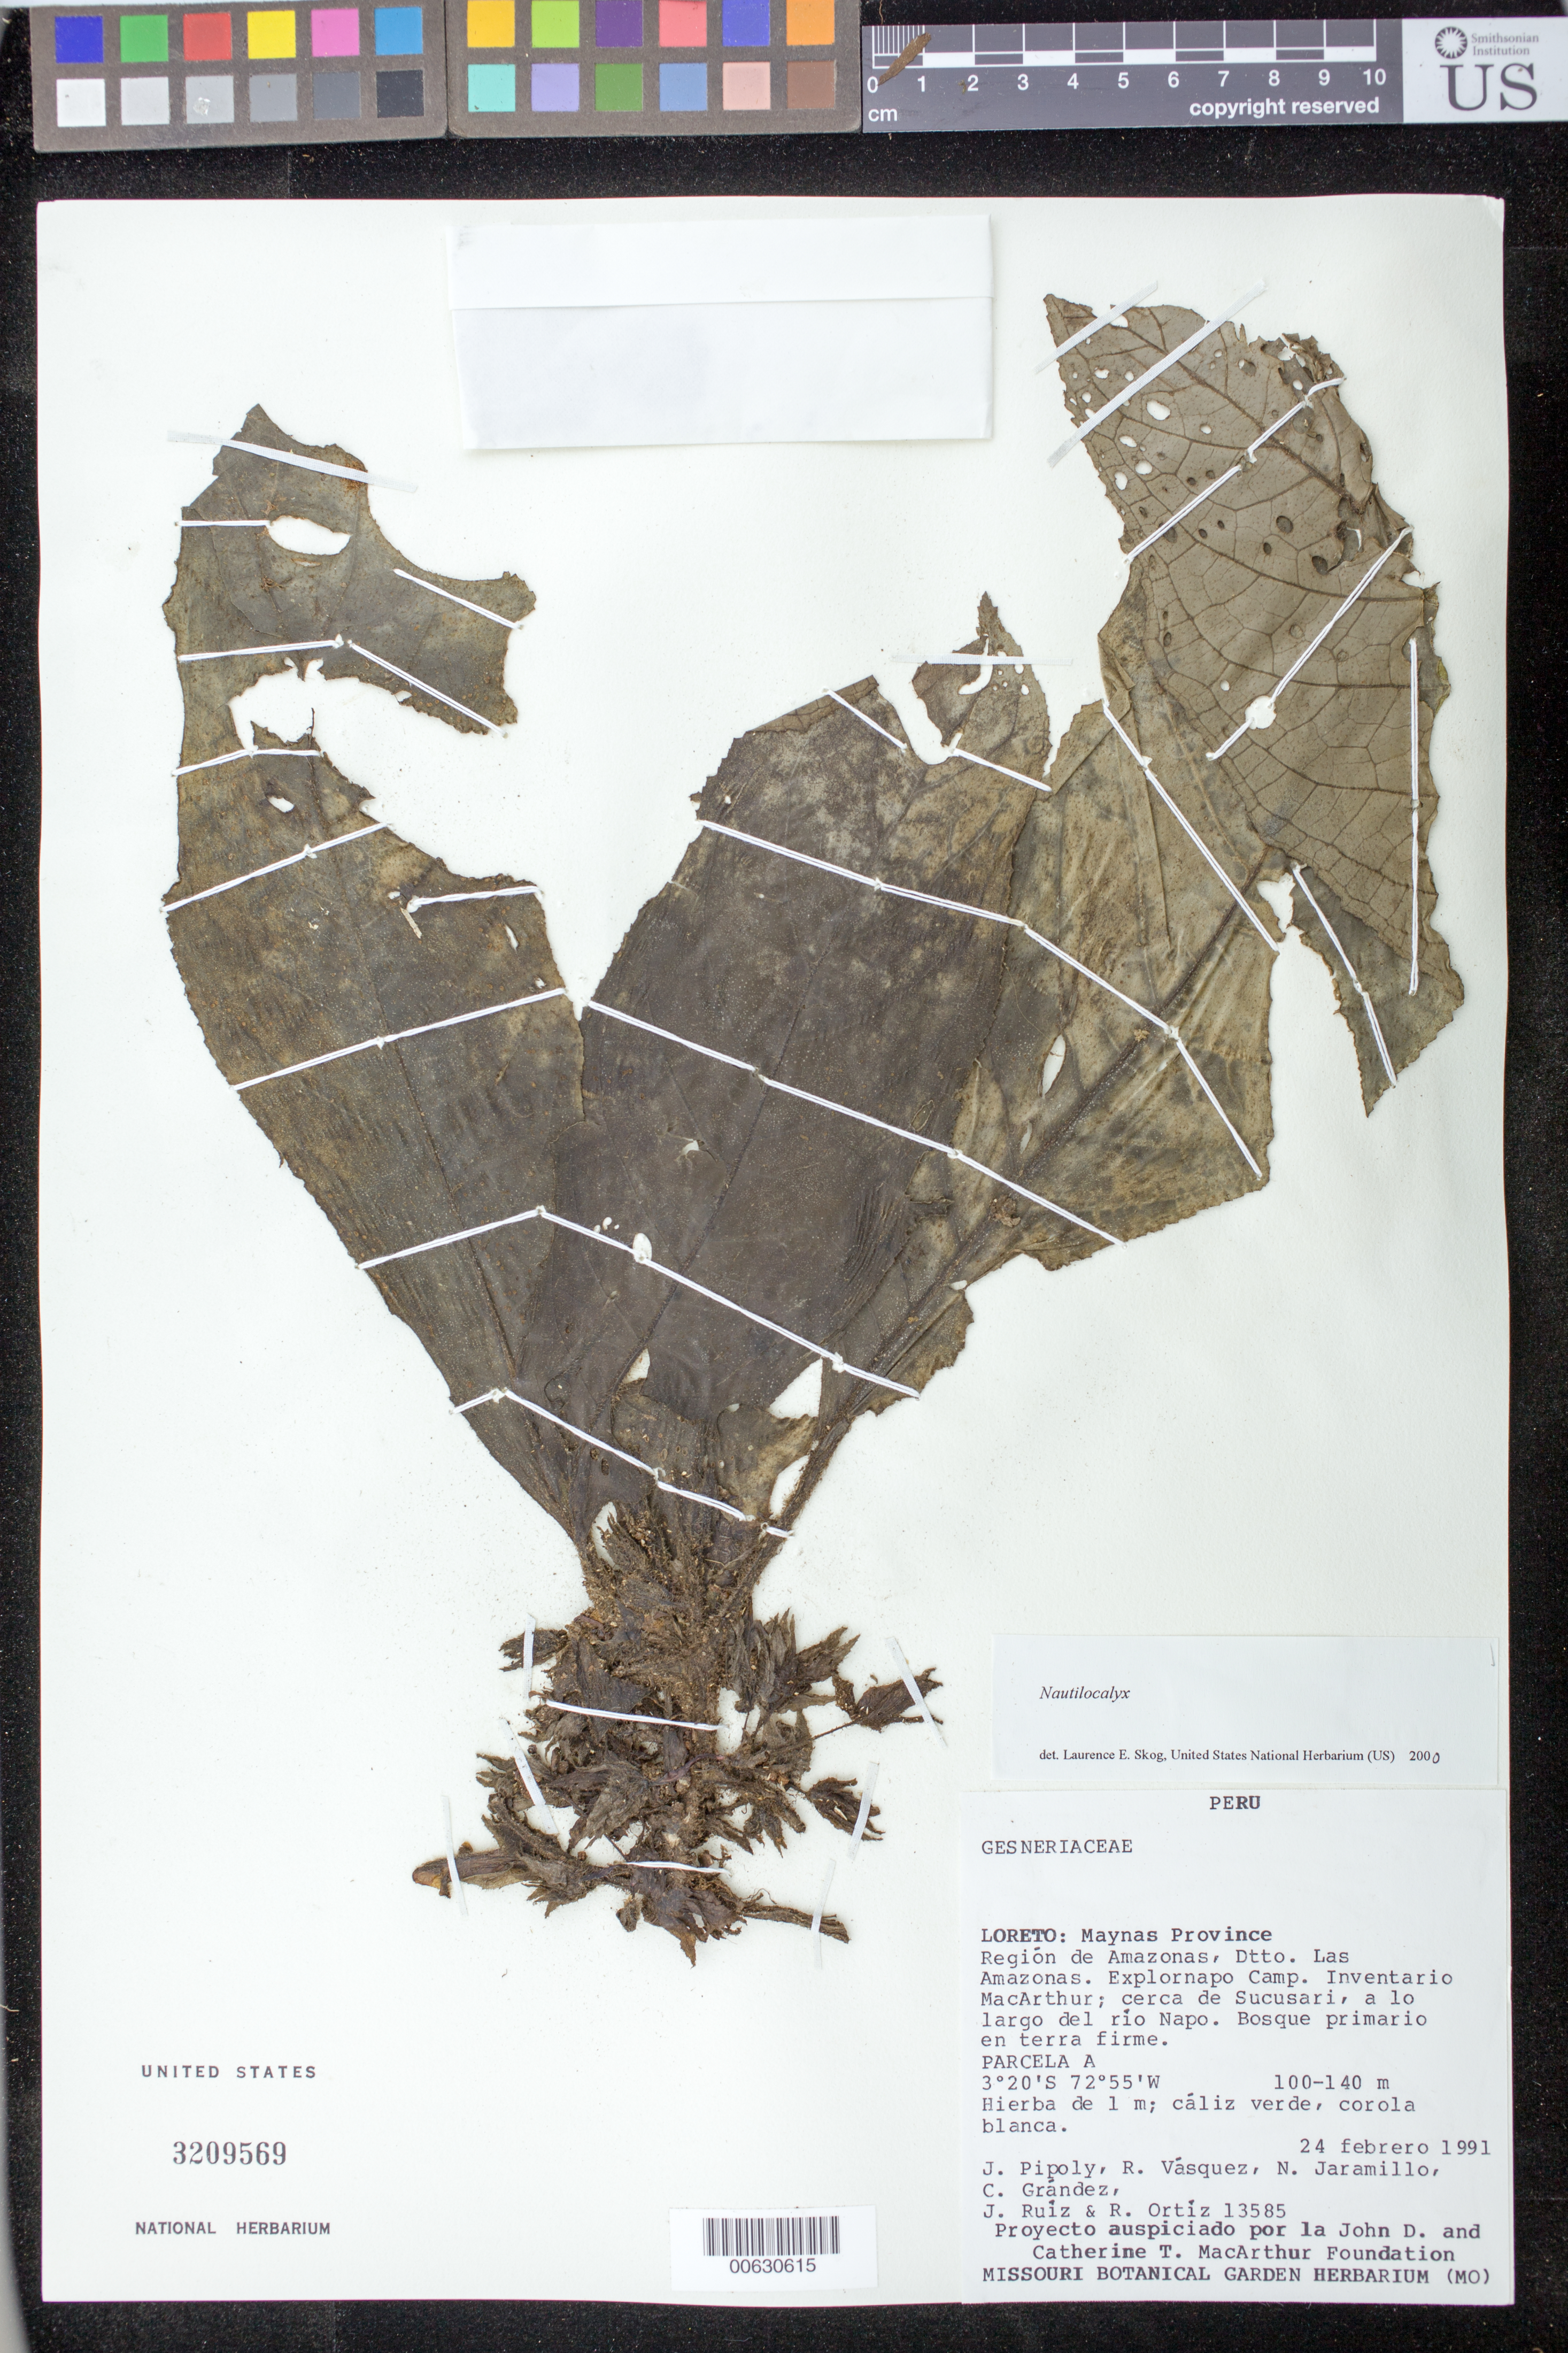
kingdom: Plantae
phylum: Tracheophyta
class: Magnoliopsida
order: Lamiales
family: Gesneriaceae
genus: Nautilocalyx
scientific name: Nautilocalyx whitei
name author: Rusby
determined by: Clark, J. L., (SEL), The Marie Selby Botanical Garden (UNITED STATES)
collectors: J. J. Pipoly, R. Vásquez, N. Jaramillo, J. Ruiz, C. Grández & R. del C. Ortiz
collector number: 13585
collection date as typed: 24 Feb 1991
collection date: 1991-02-24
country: Peru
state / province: Loreto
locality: Prov. Maynas; región de Amazonas, dtto. Las Amazonas, Explornapo Camp, Inventario MacArthur; cerca de Sucusari, a lo largo del río Napo, Parcela A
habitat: Bosque primario en terra firme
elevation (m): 100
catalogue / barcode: US 3209569